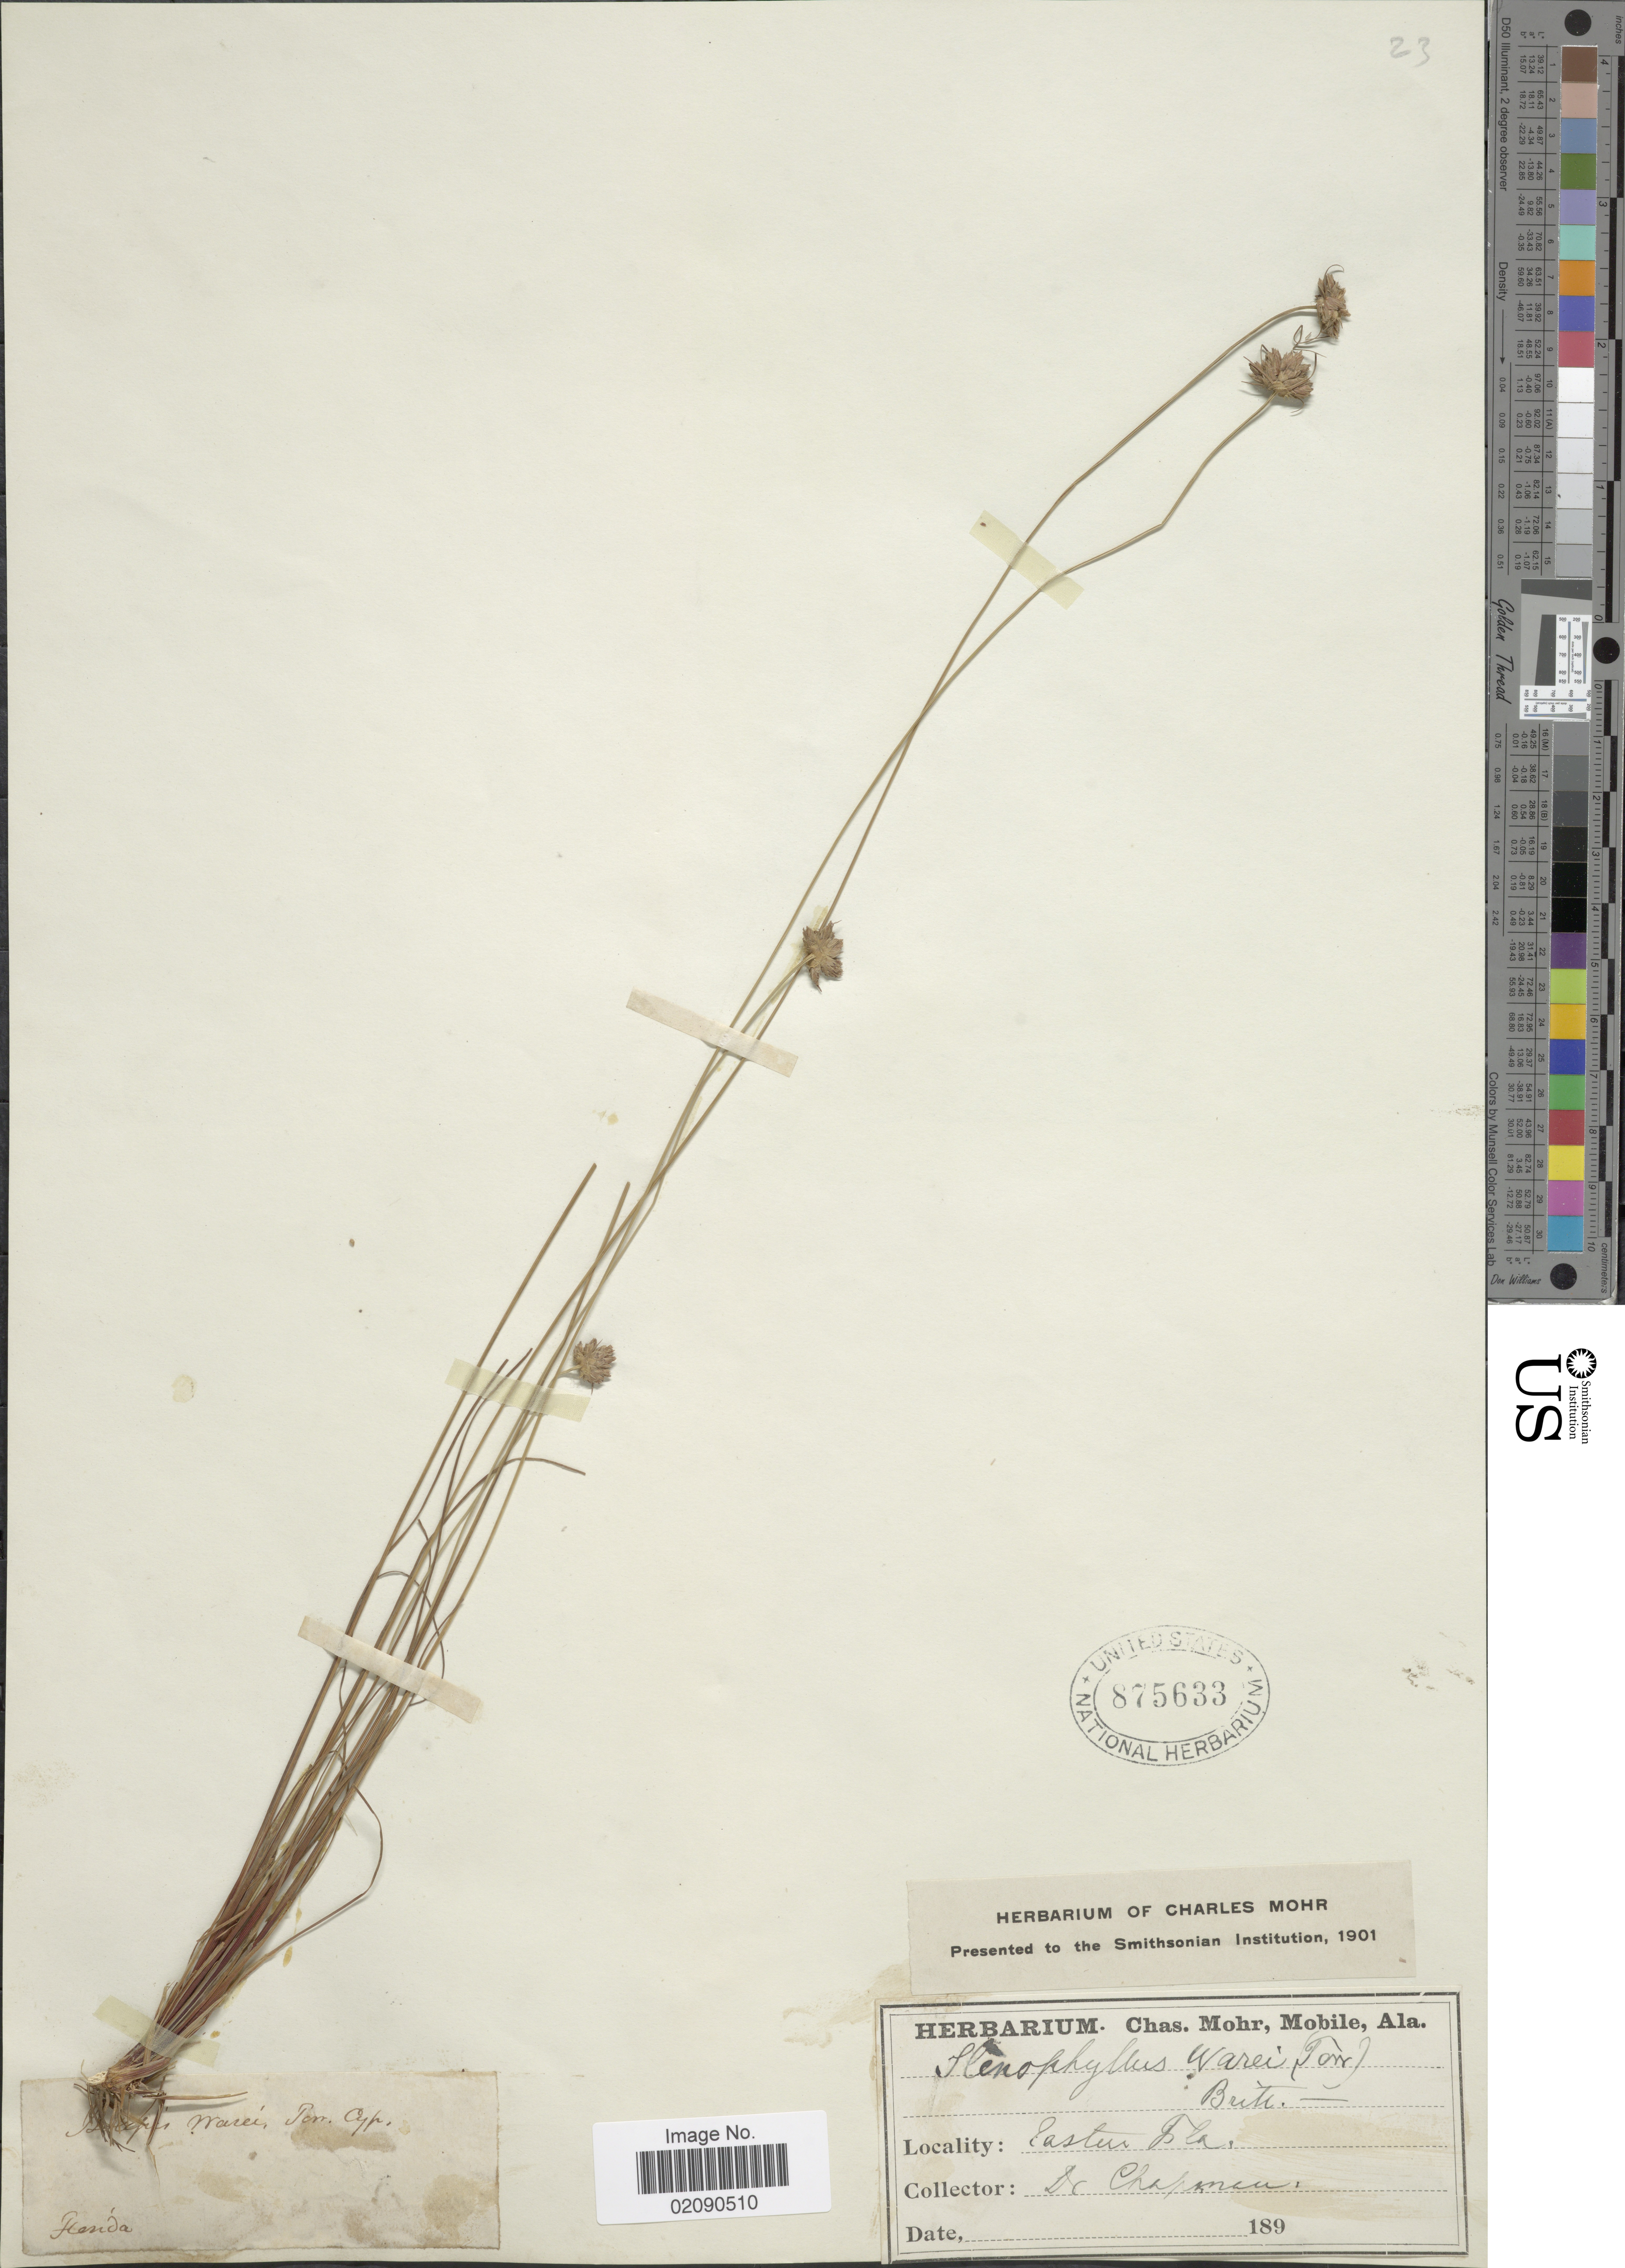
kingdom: Plantae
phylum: Tracheophyta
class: Liliopsida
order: Poales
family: Cyperaceae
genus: Bulbostylis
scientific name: Bulbostylis warei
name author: (Torr.) C.B. Clarke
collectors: A. Chapman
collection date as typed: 189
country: United States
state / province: Florida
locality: Eastern Fla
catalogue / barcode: US 875633